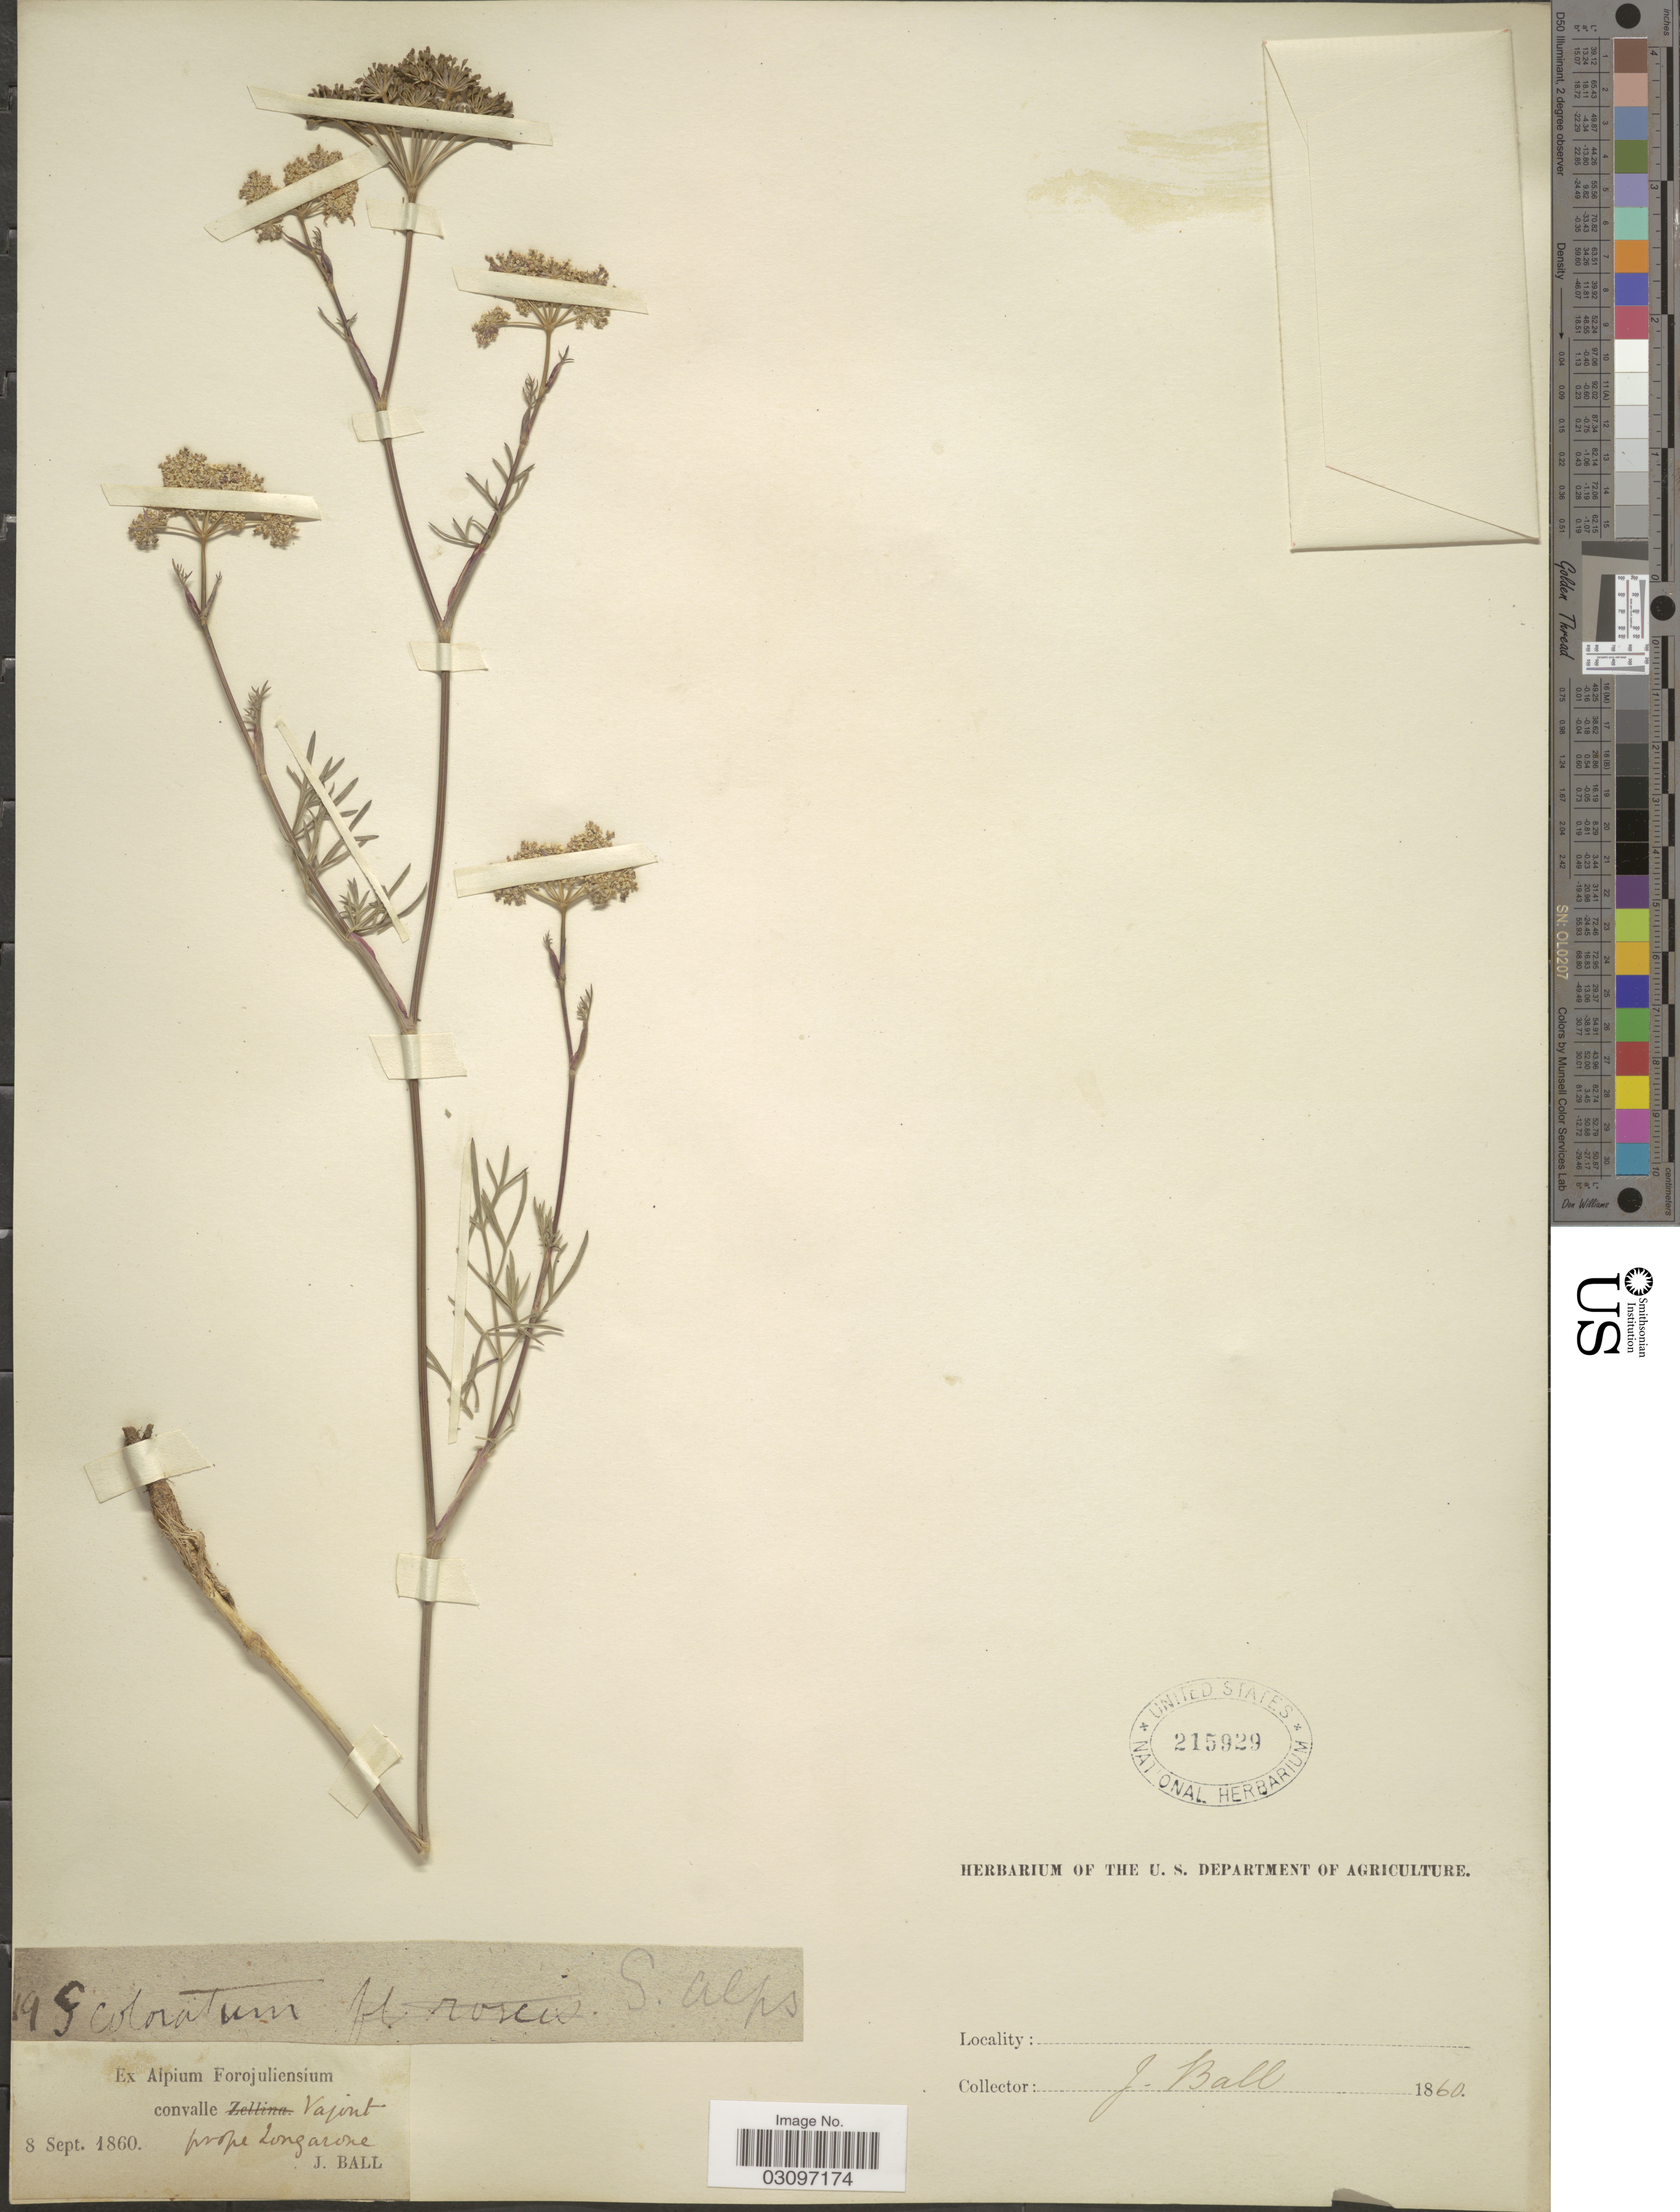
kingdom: Plantae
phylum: Tracheophyta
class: Magnoliopsida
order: Apiales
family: Apiaceae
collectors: J. Ball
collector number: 19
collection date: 1860-09-08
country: Italy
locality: Ex Alpium Forojuliensium convalle Vajont prope Longarone.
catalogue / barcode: US 215929